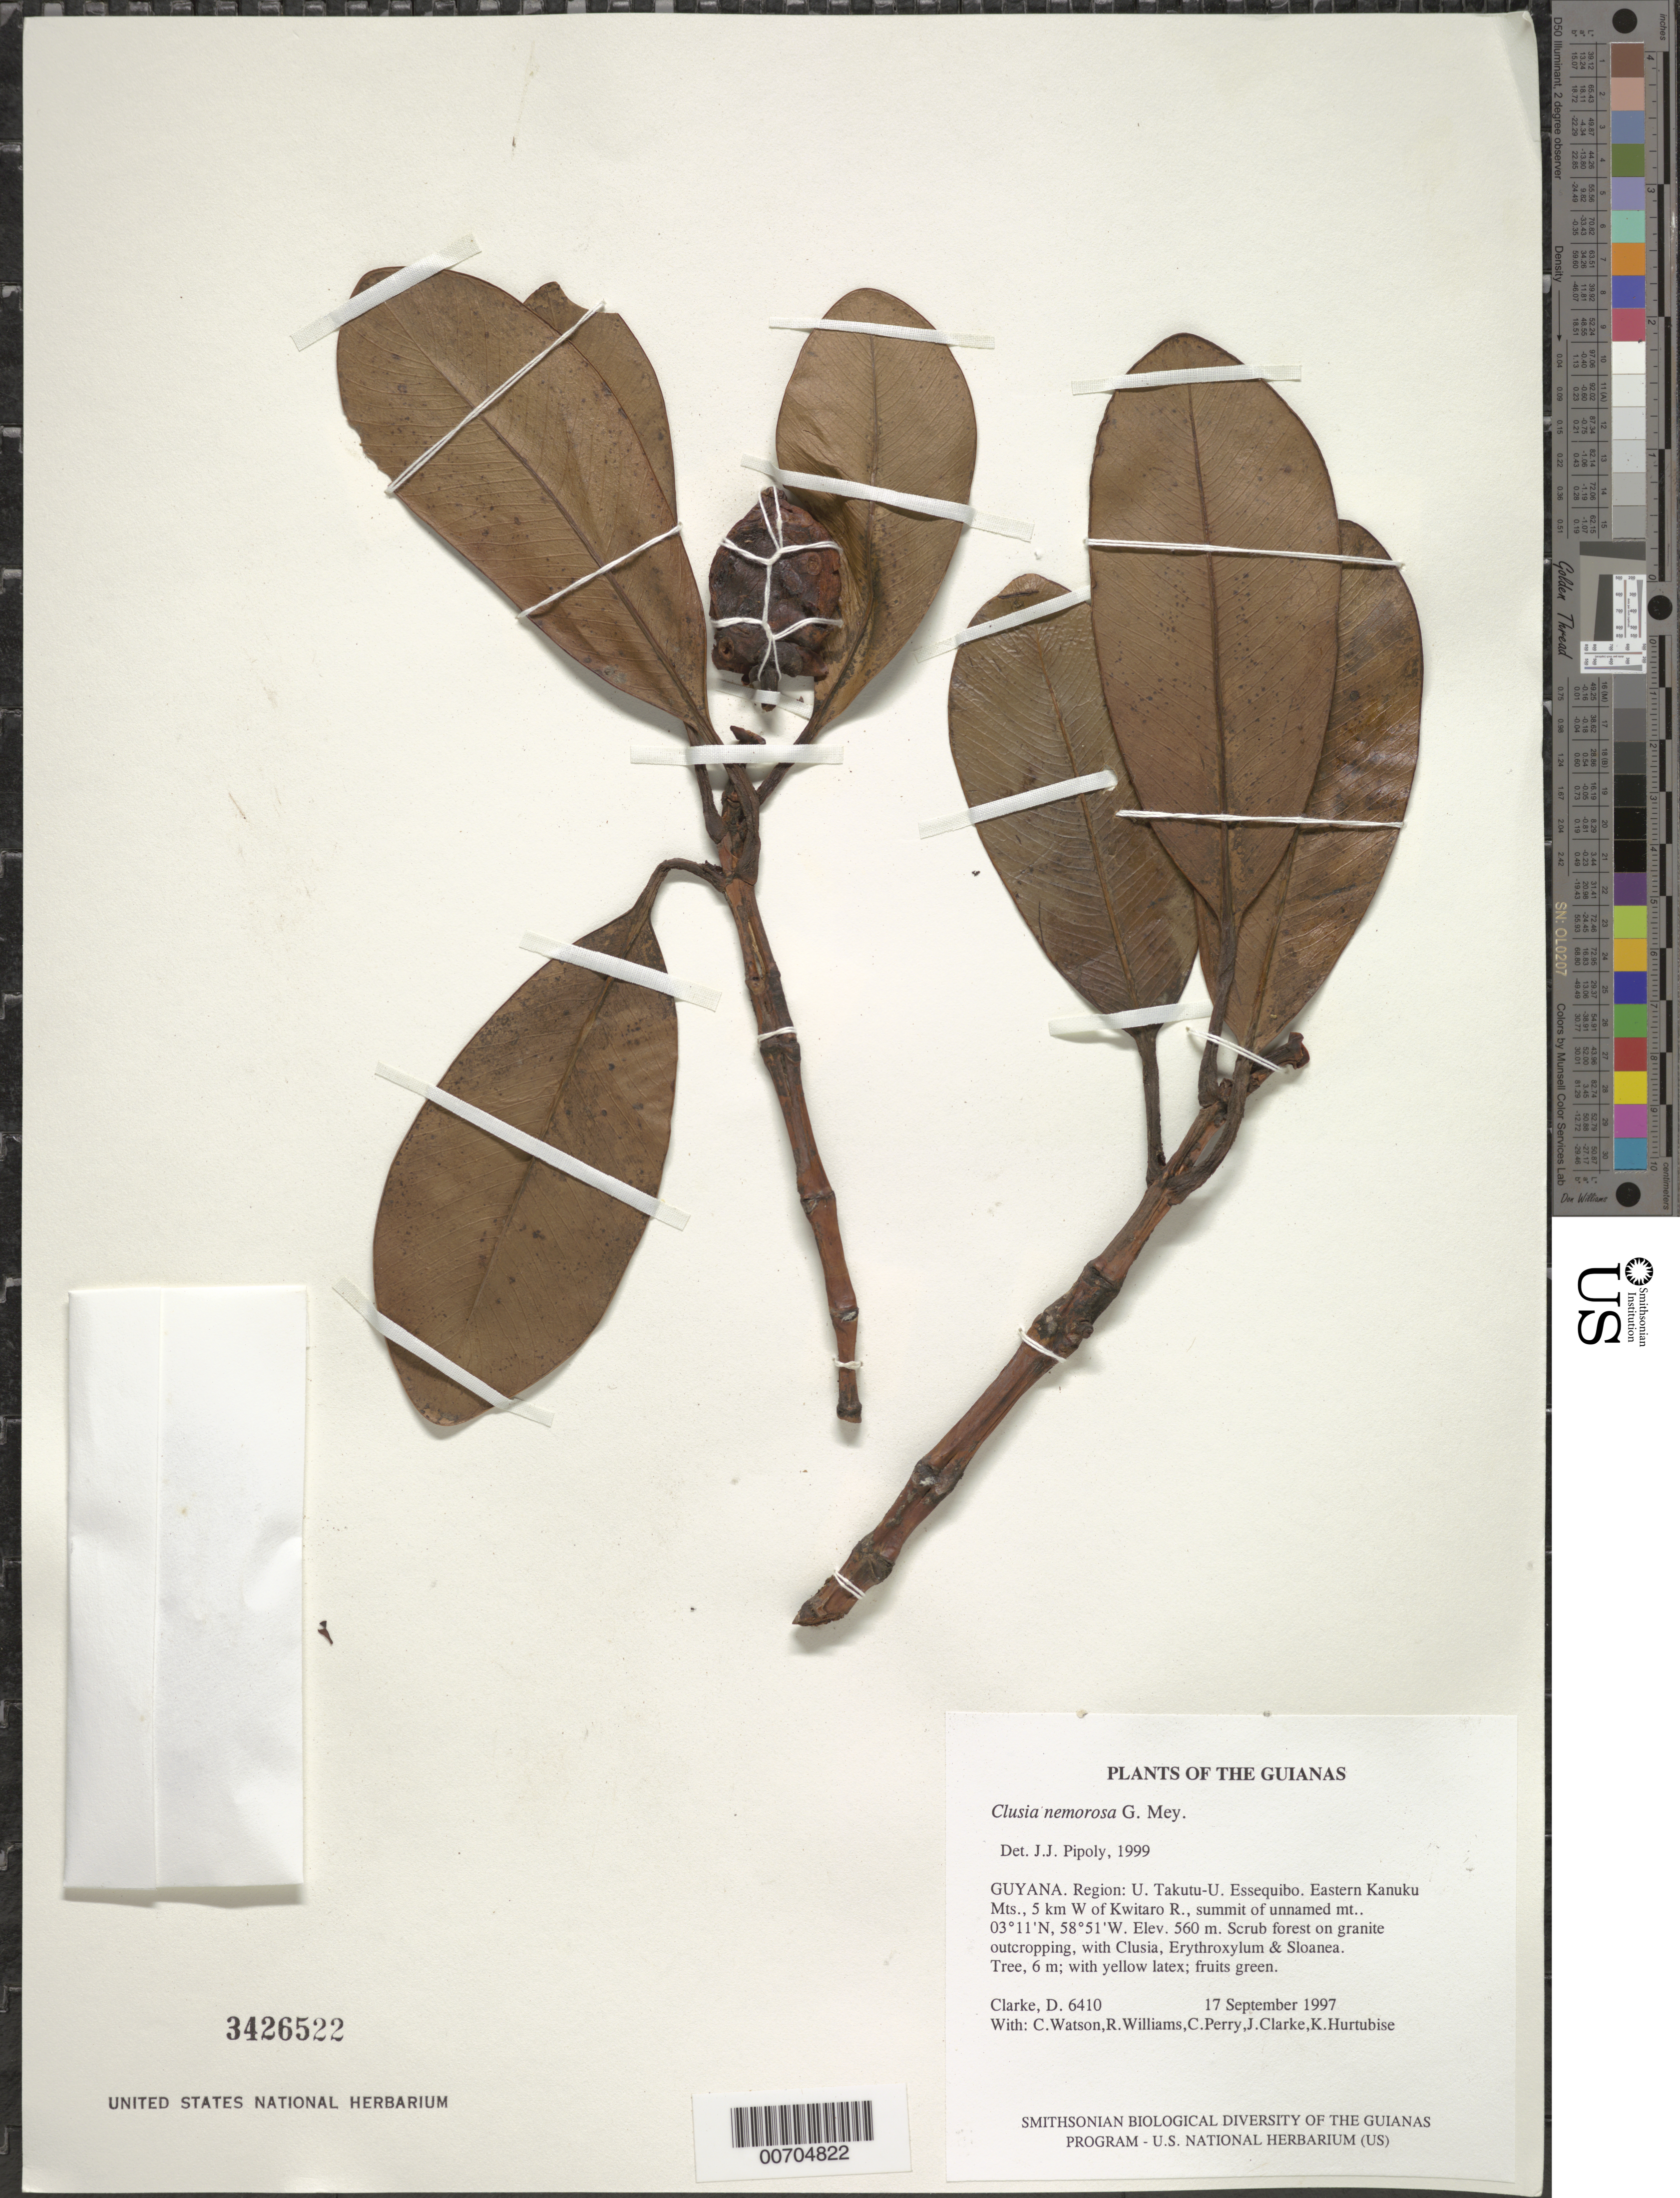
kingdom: Plantae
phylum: Tracheophyta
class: Magnoliopsida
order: Malpighiales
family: Clusiaceae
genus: Clusia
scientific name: Clusia nemorosa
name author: G. Mey.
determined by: Pipoly, J. J., III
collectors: H. D. Clarke, C. Watson, R. Williams, C. Perry, J. Clarke & K. Hurtubise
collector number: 6410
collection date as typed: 17 September 1997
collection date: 1997-09-17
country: Guyana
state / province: U. Takutu-U. Essequibo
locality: Eastern Kanuku Mts., 5 km W of Kwitaro R., summit of unnamed mt.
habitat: Scrub forest on granite outcropping, with Clusia, Erythroxylum & Sloanea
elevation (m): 560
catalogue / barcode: US 3426522